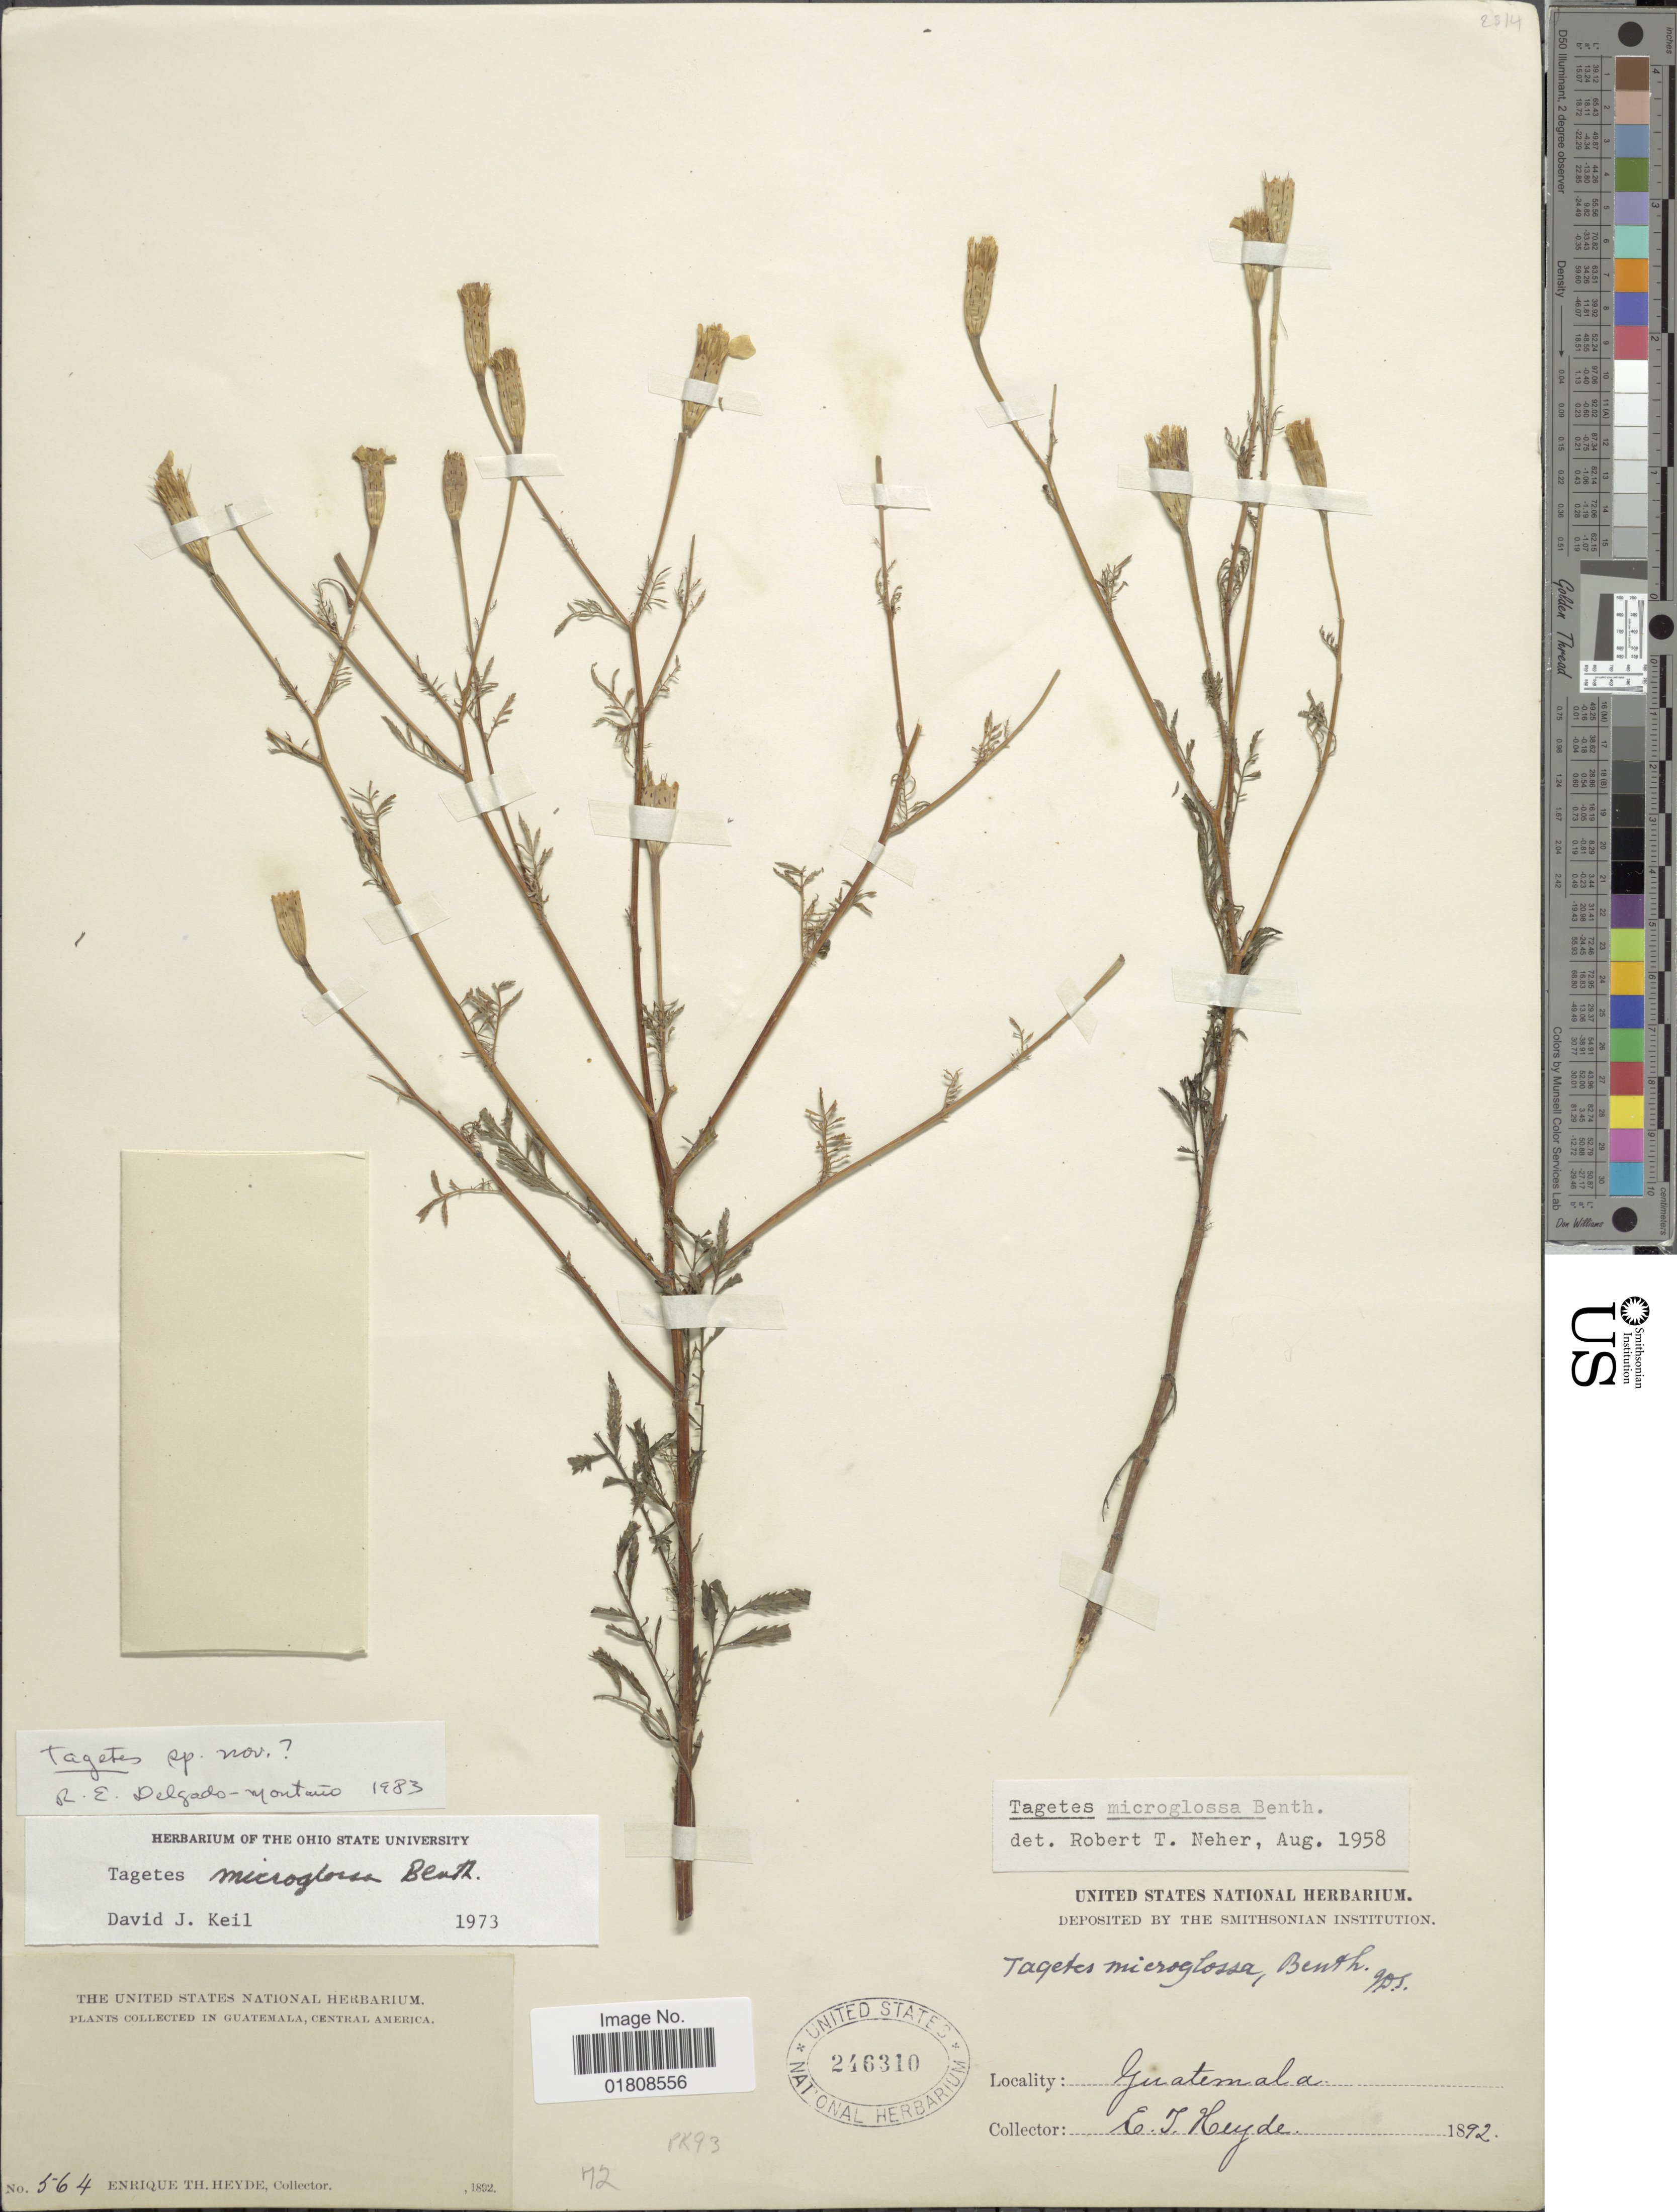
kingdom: Plantae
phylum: Tracheophyta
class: Magnoliopsida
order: Asterales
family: Asteraceae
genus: Tagetes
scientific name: Tagetes sp.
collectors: E. T. Heyde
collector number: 564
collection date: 1892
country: Guatemala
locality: Central America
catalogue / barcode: US 246310